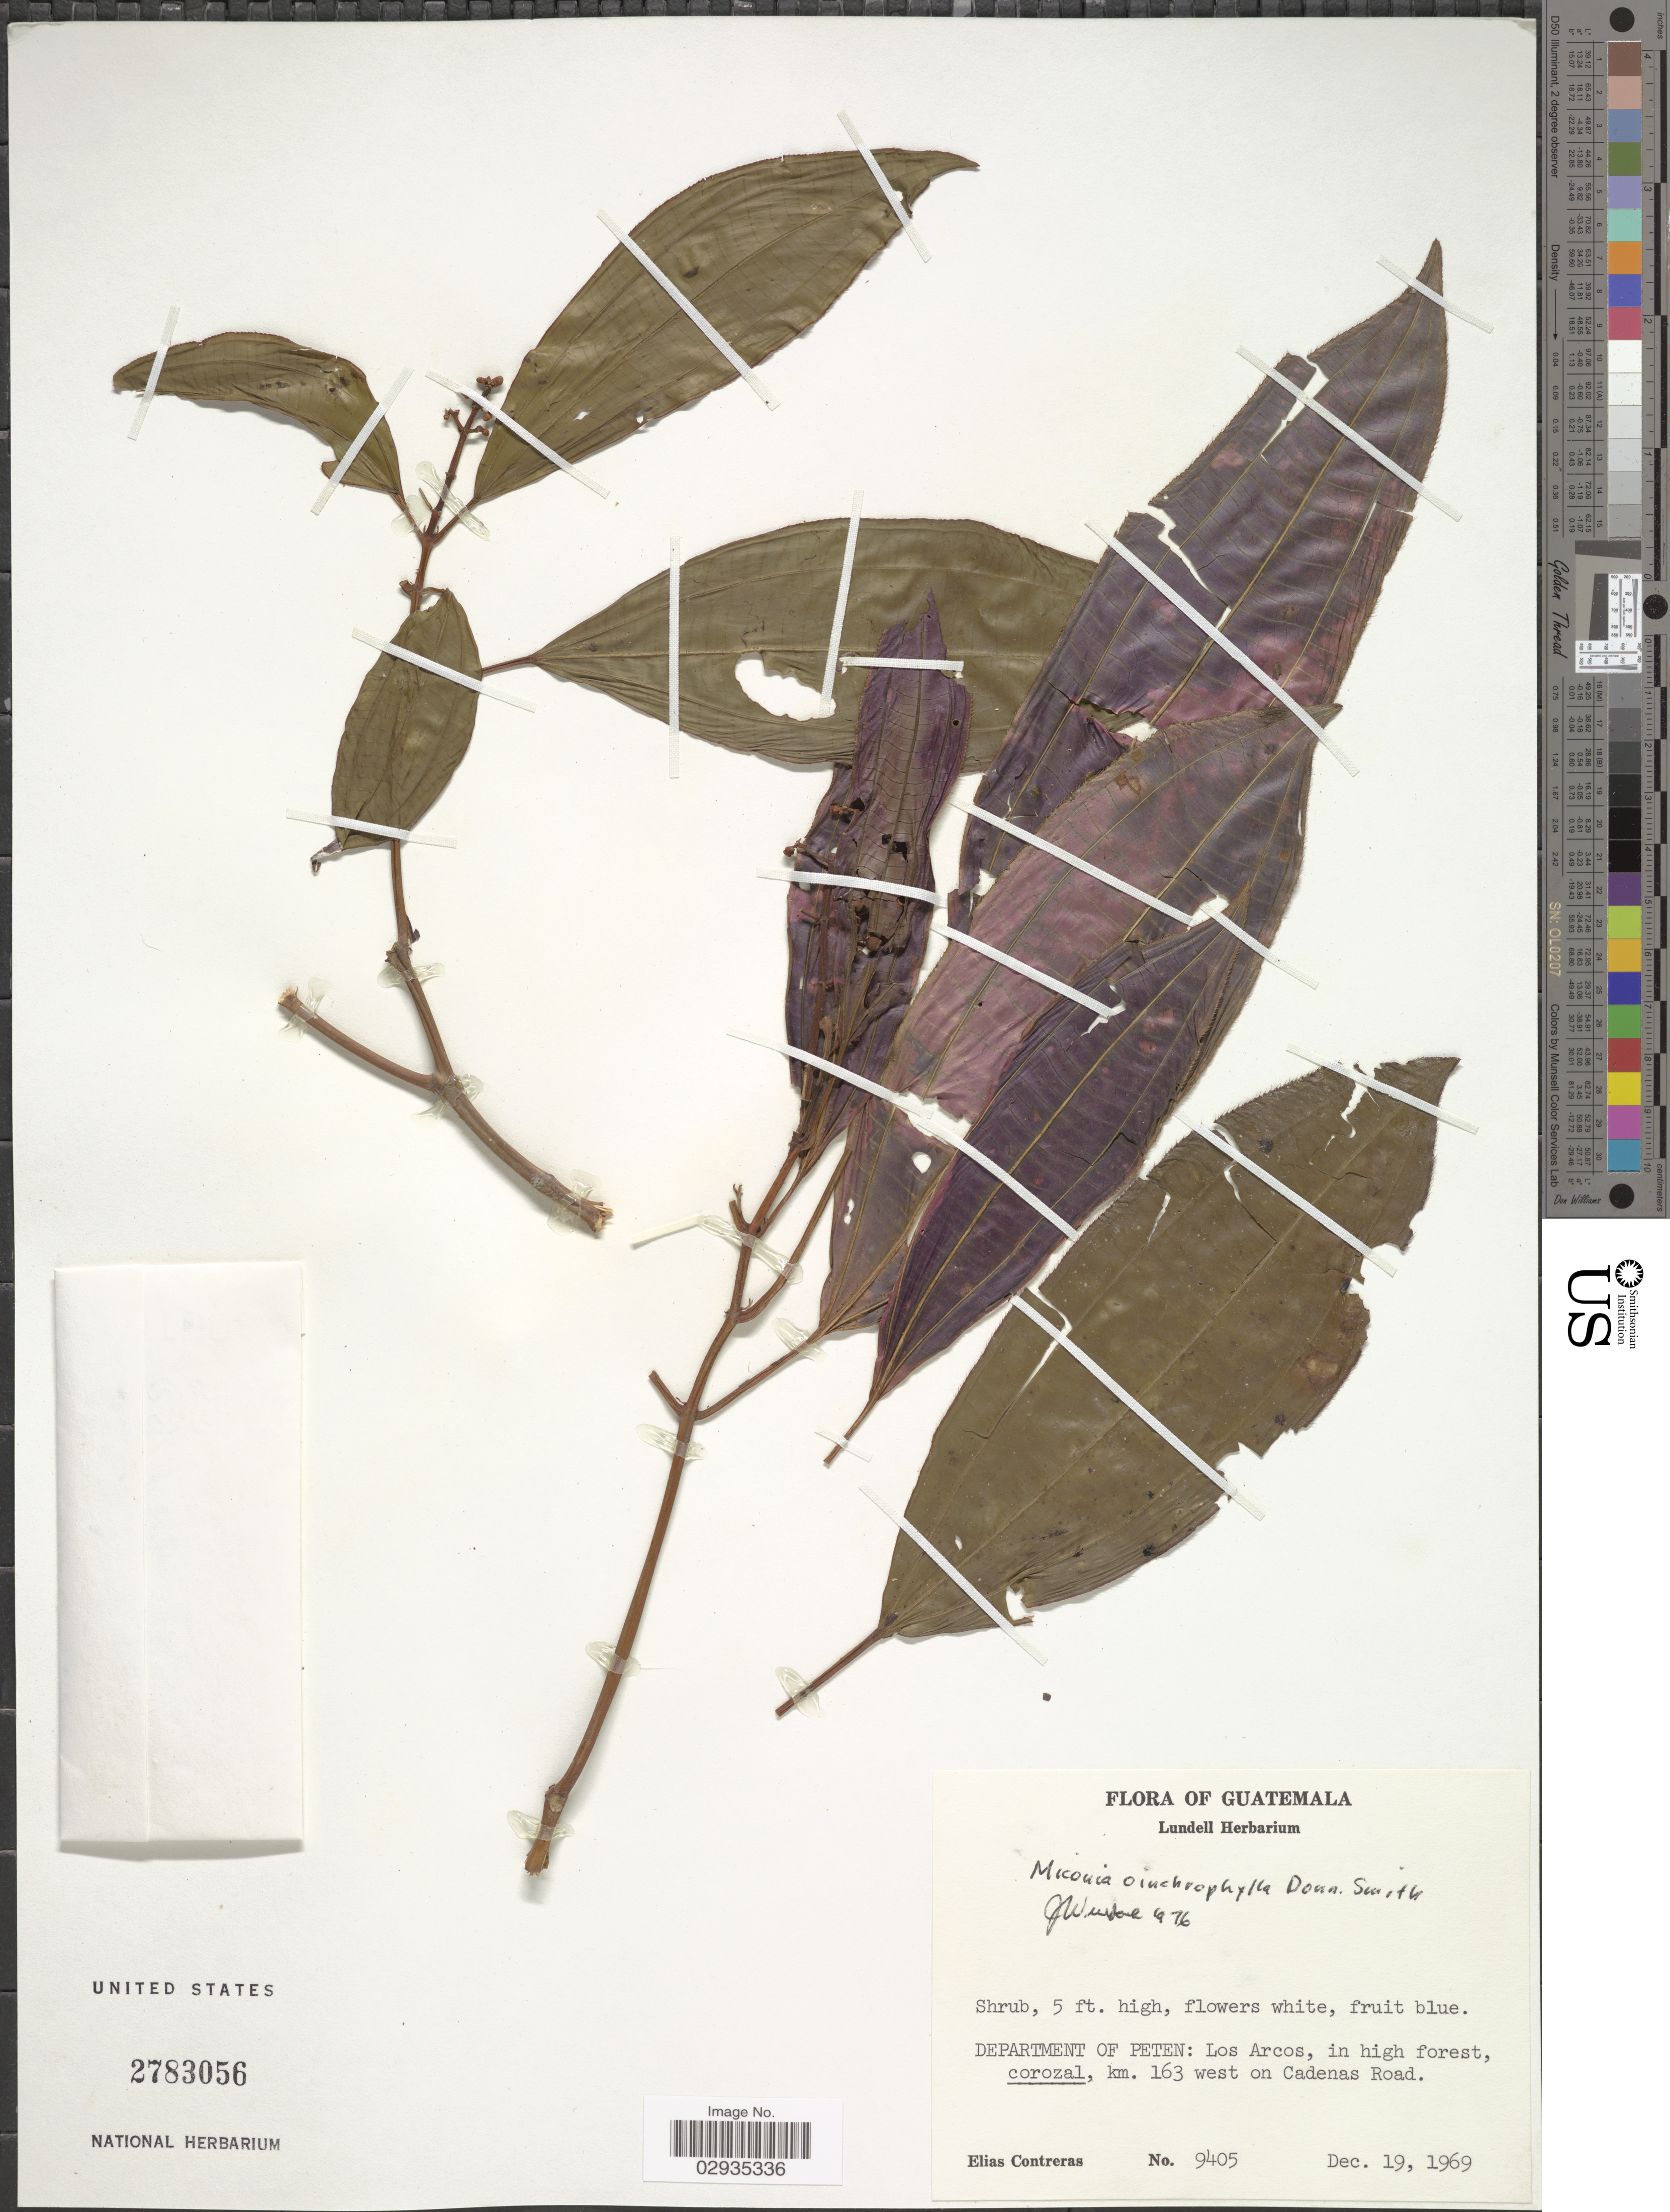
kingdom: Plantae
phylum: Tracheophyta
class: Magnoliopsida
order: Myrtales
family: Melastomataceae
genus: Miconia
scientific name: Miconia oinochrophylla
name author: Donn. Sm.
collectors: E. Contreras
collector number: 9405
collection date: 1969-12-19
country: Guatemala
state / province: El Petén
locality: Department of Peten, Los Arcos, in high forest, corozal, km. 163 west on Cadenas Road.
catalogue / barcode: US 2783056